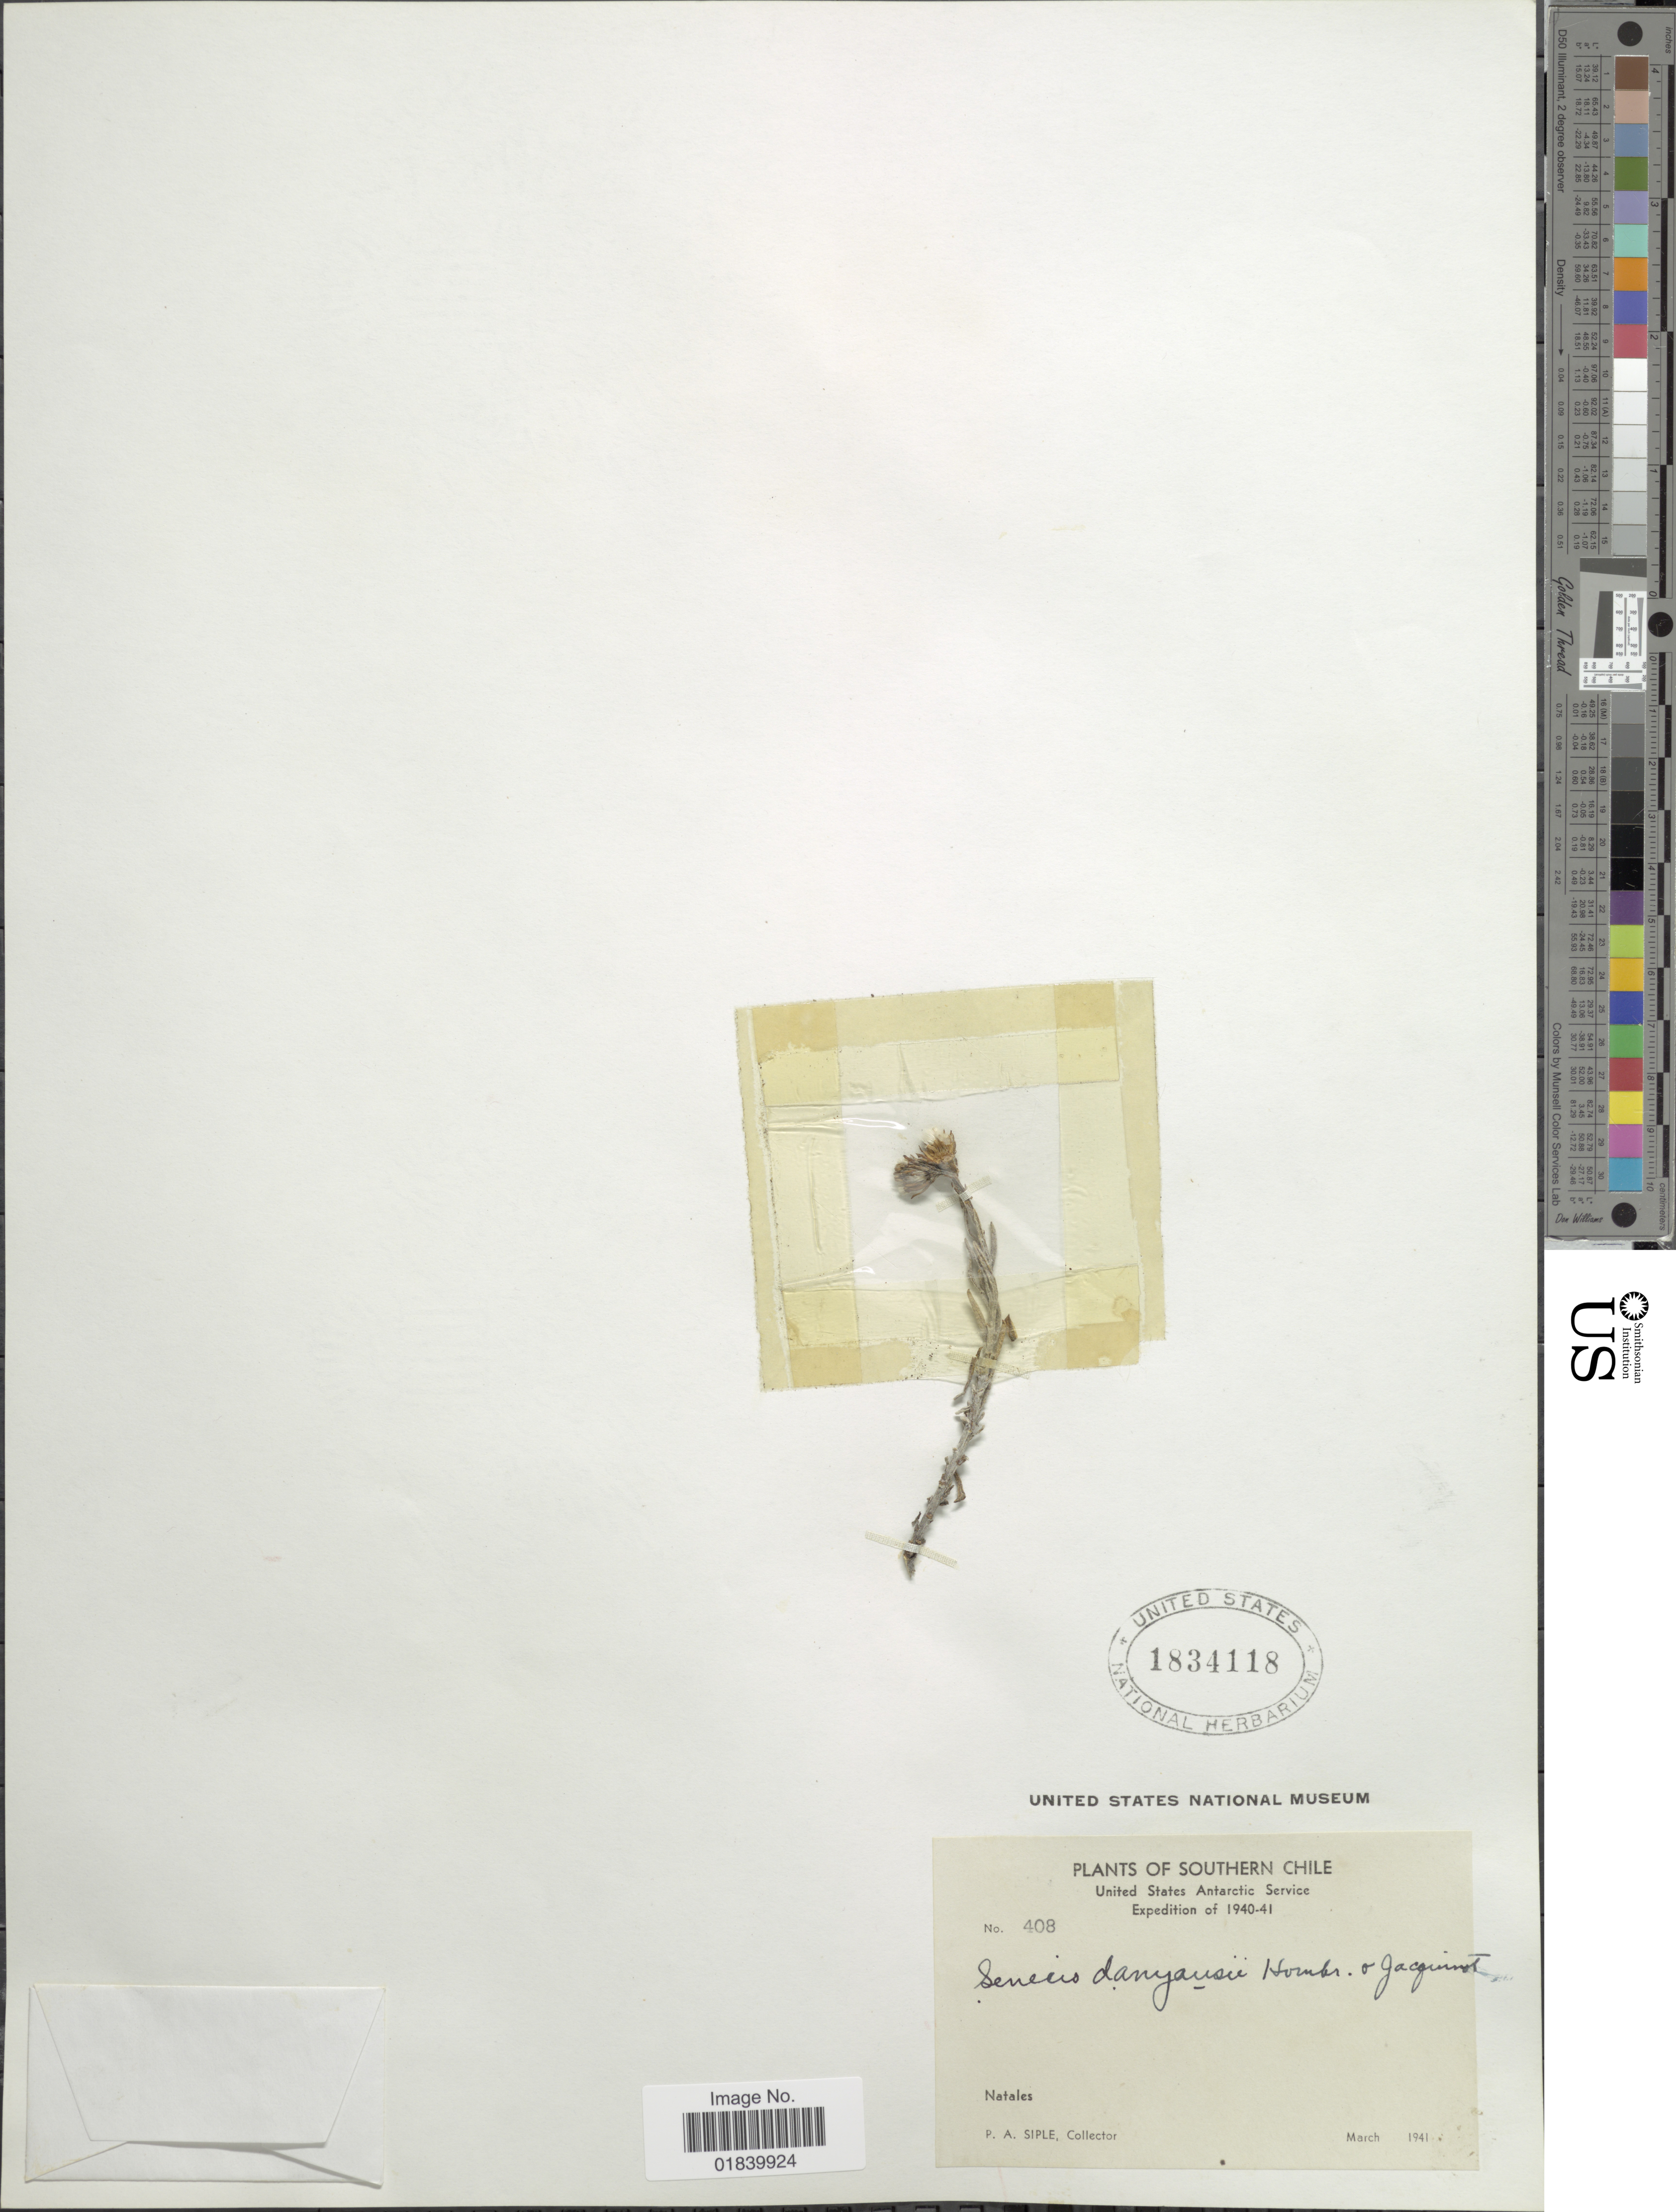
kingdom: Plantae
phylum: Tracheophyta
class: Magnoliopsida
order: Asterales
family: Asteraceae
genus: Senecio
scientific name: Senecio patagonicus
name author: Hook. & Arn.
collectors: P. Siple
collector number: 408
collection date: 1941-03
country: Chile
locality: Southern Chile. Natales.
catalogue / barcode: US 1834118